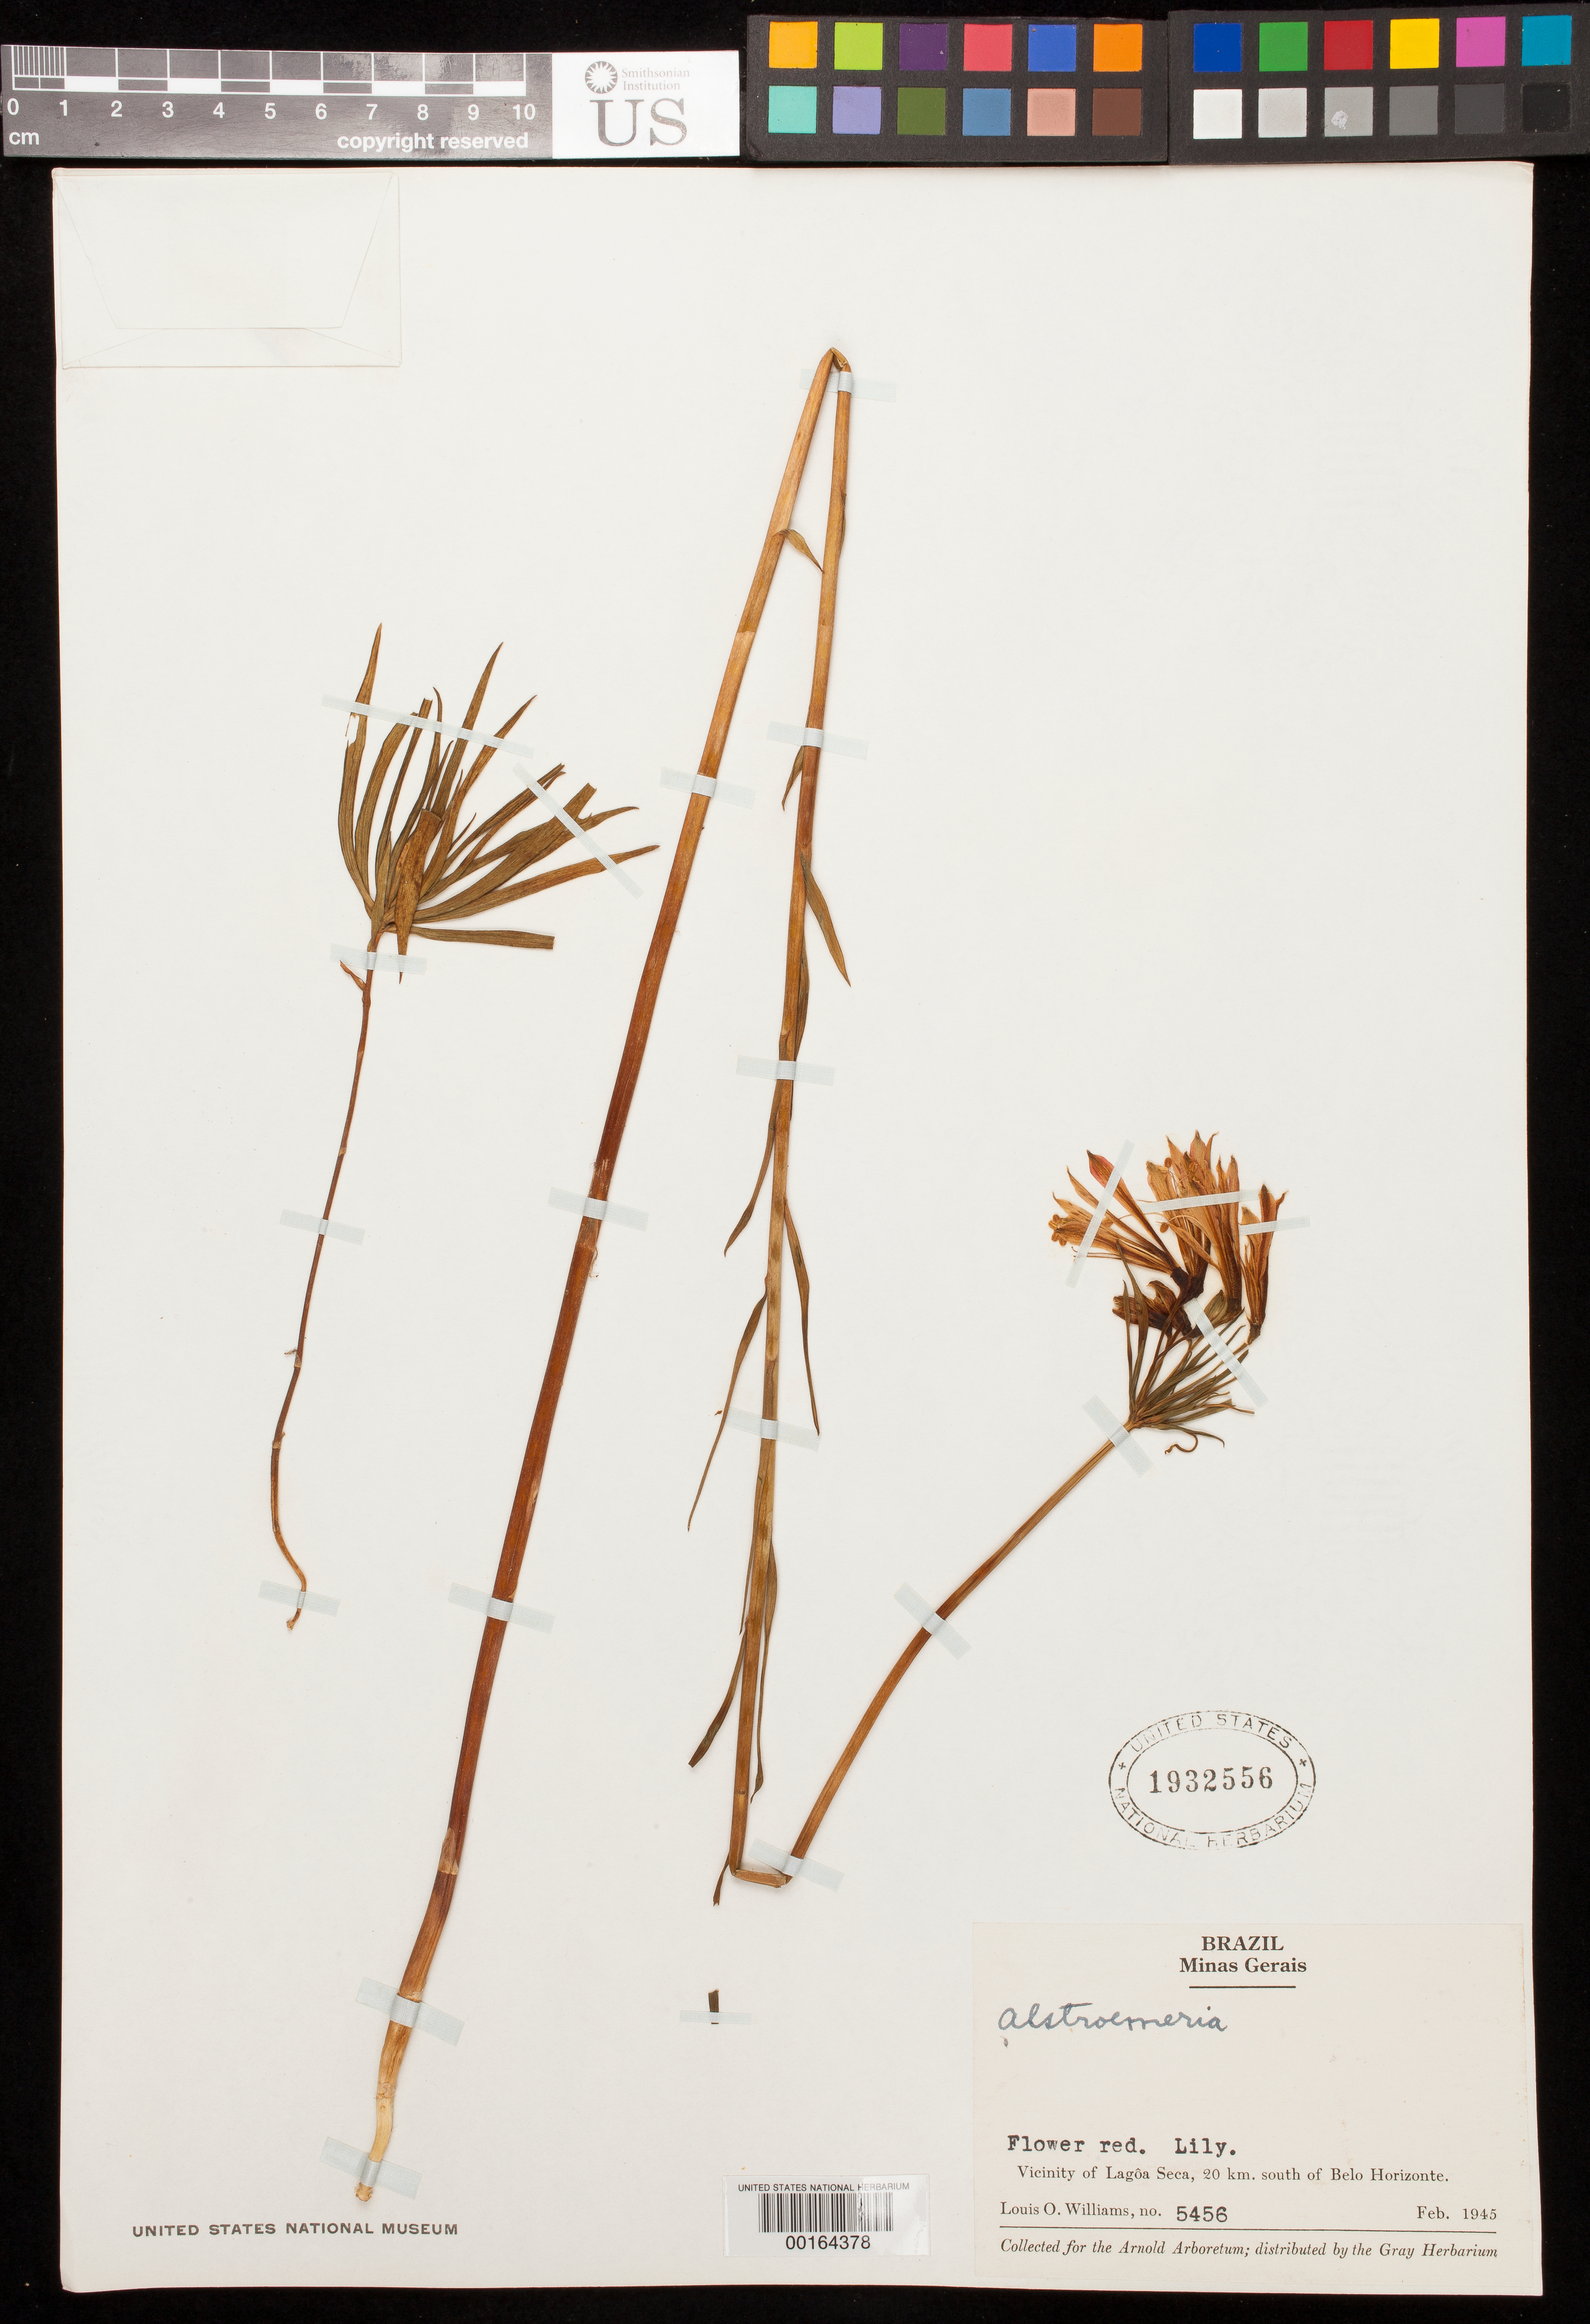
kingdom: Plantae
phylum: Tracheophyta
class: Liliopsida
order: Liliales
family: Alstroemeriaceae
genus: Alstroemeria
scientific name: Alstroemeria sp.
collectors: L. O. Williams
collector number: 5456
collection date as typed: Feb 1945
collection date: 1945-02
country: Brazil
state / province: Minas Gerais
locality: Vicinity of Lagoa Seca, 20 km. south of Belo Horizonte.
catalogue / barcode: US 1932556